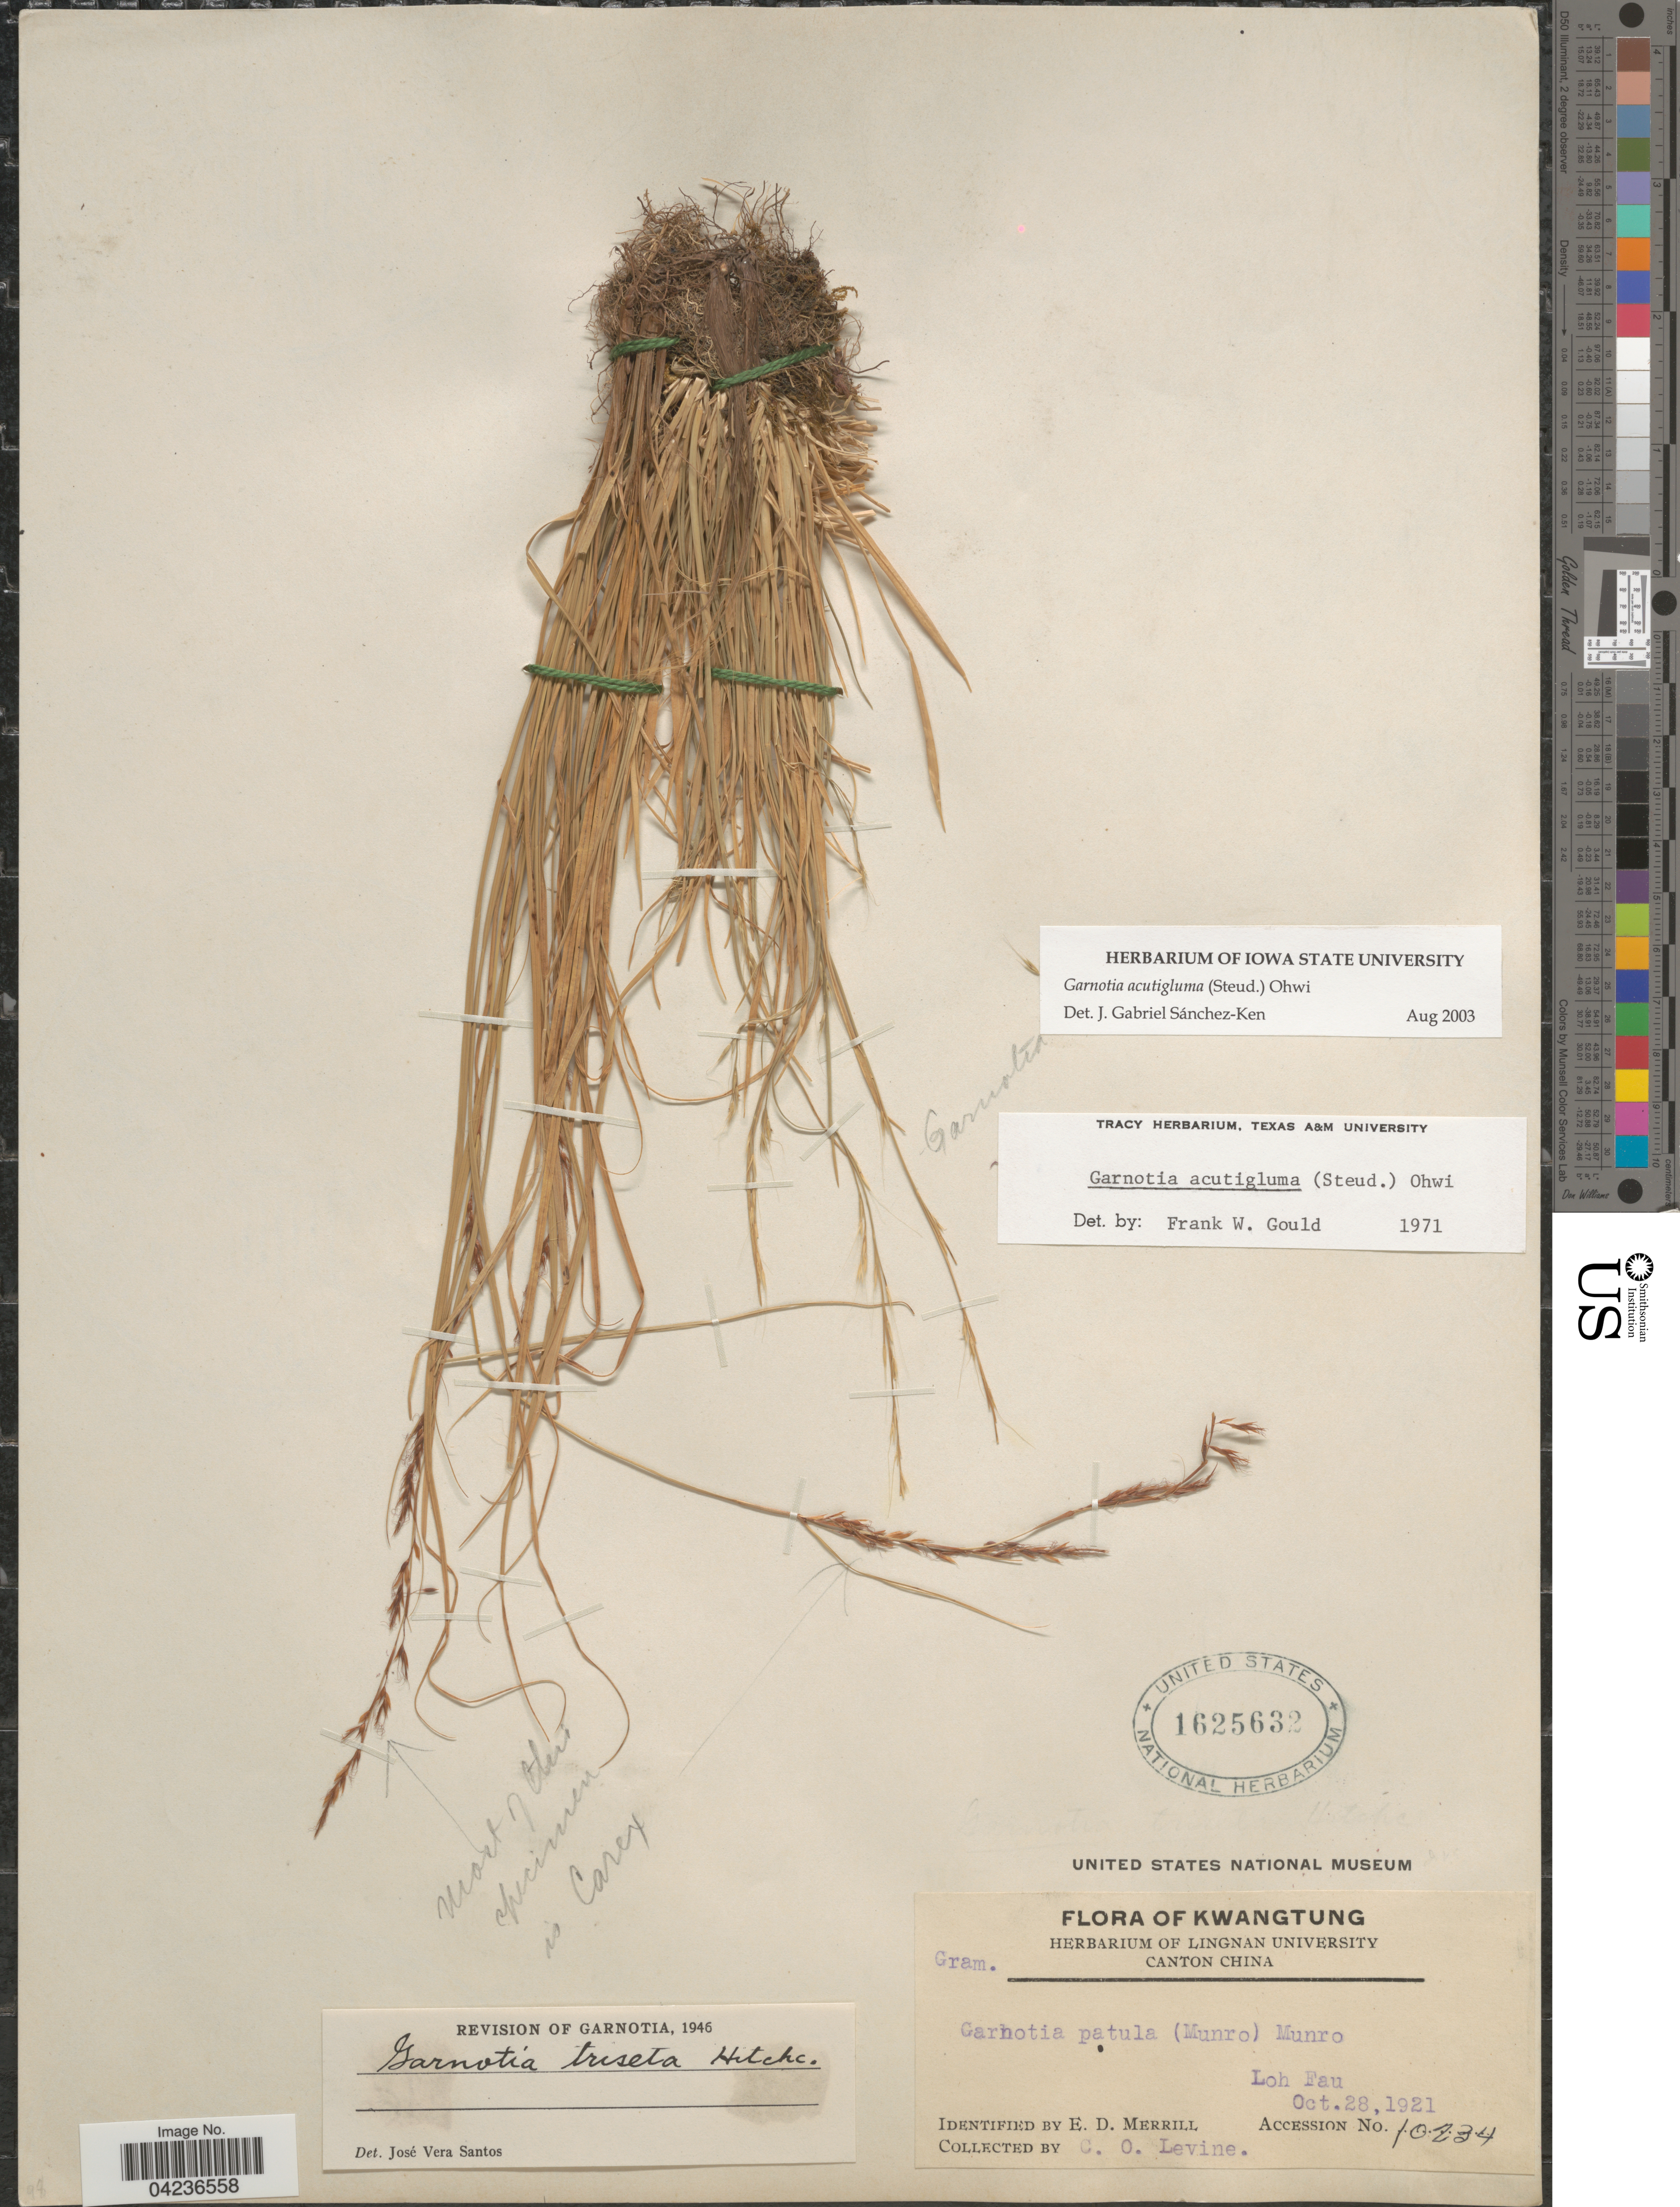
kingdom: Plantae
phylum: Tracheophyta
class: Liliopsida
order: Poales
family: Poaceae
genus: Garnotia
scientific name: Garnotia acutigluma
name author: (Steud.) Ohwi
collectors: C. O. Levine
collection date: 1921-10-28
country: China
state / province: Guangdong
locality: Kwangtung. Loh Fau.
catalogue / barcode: US 1625632